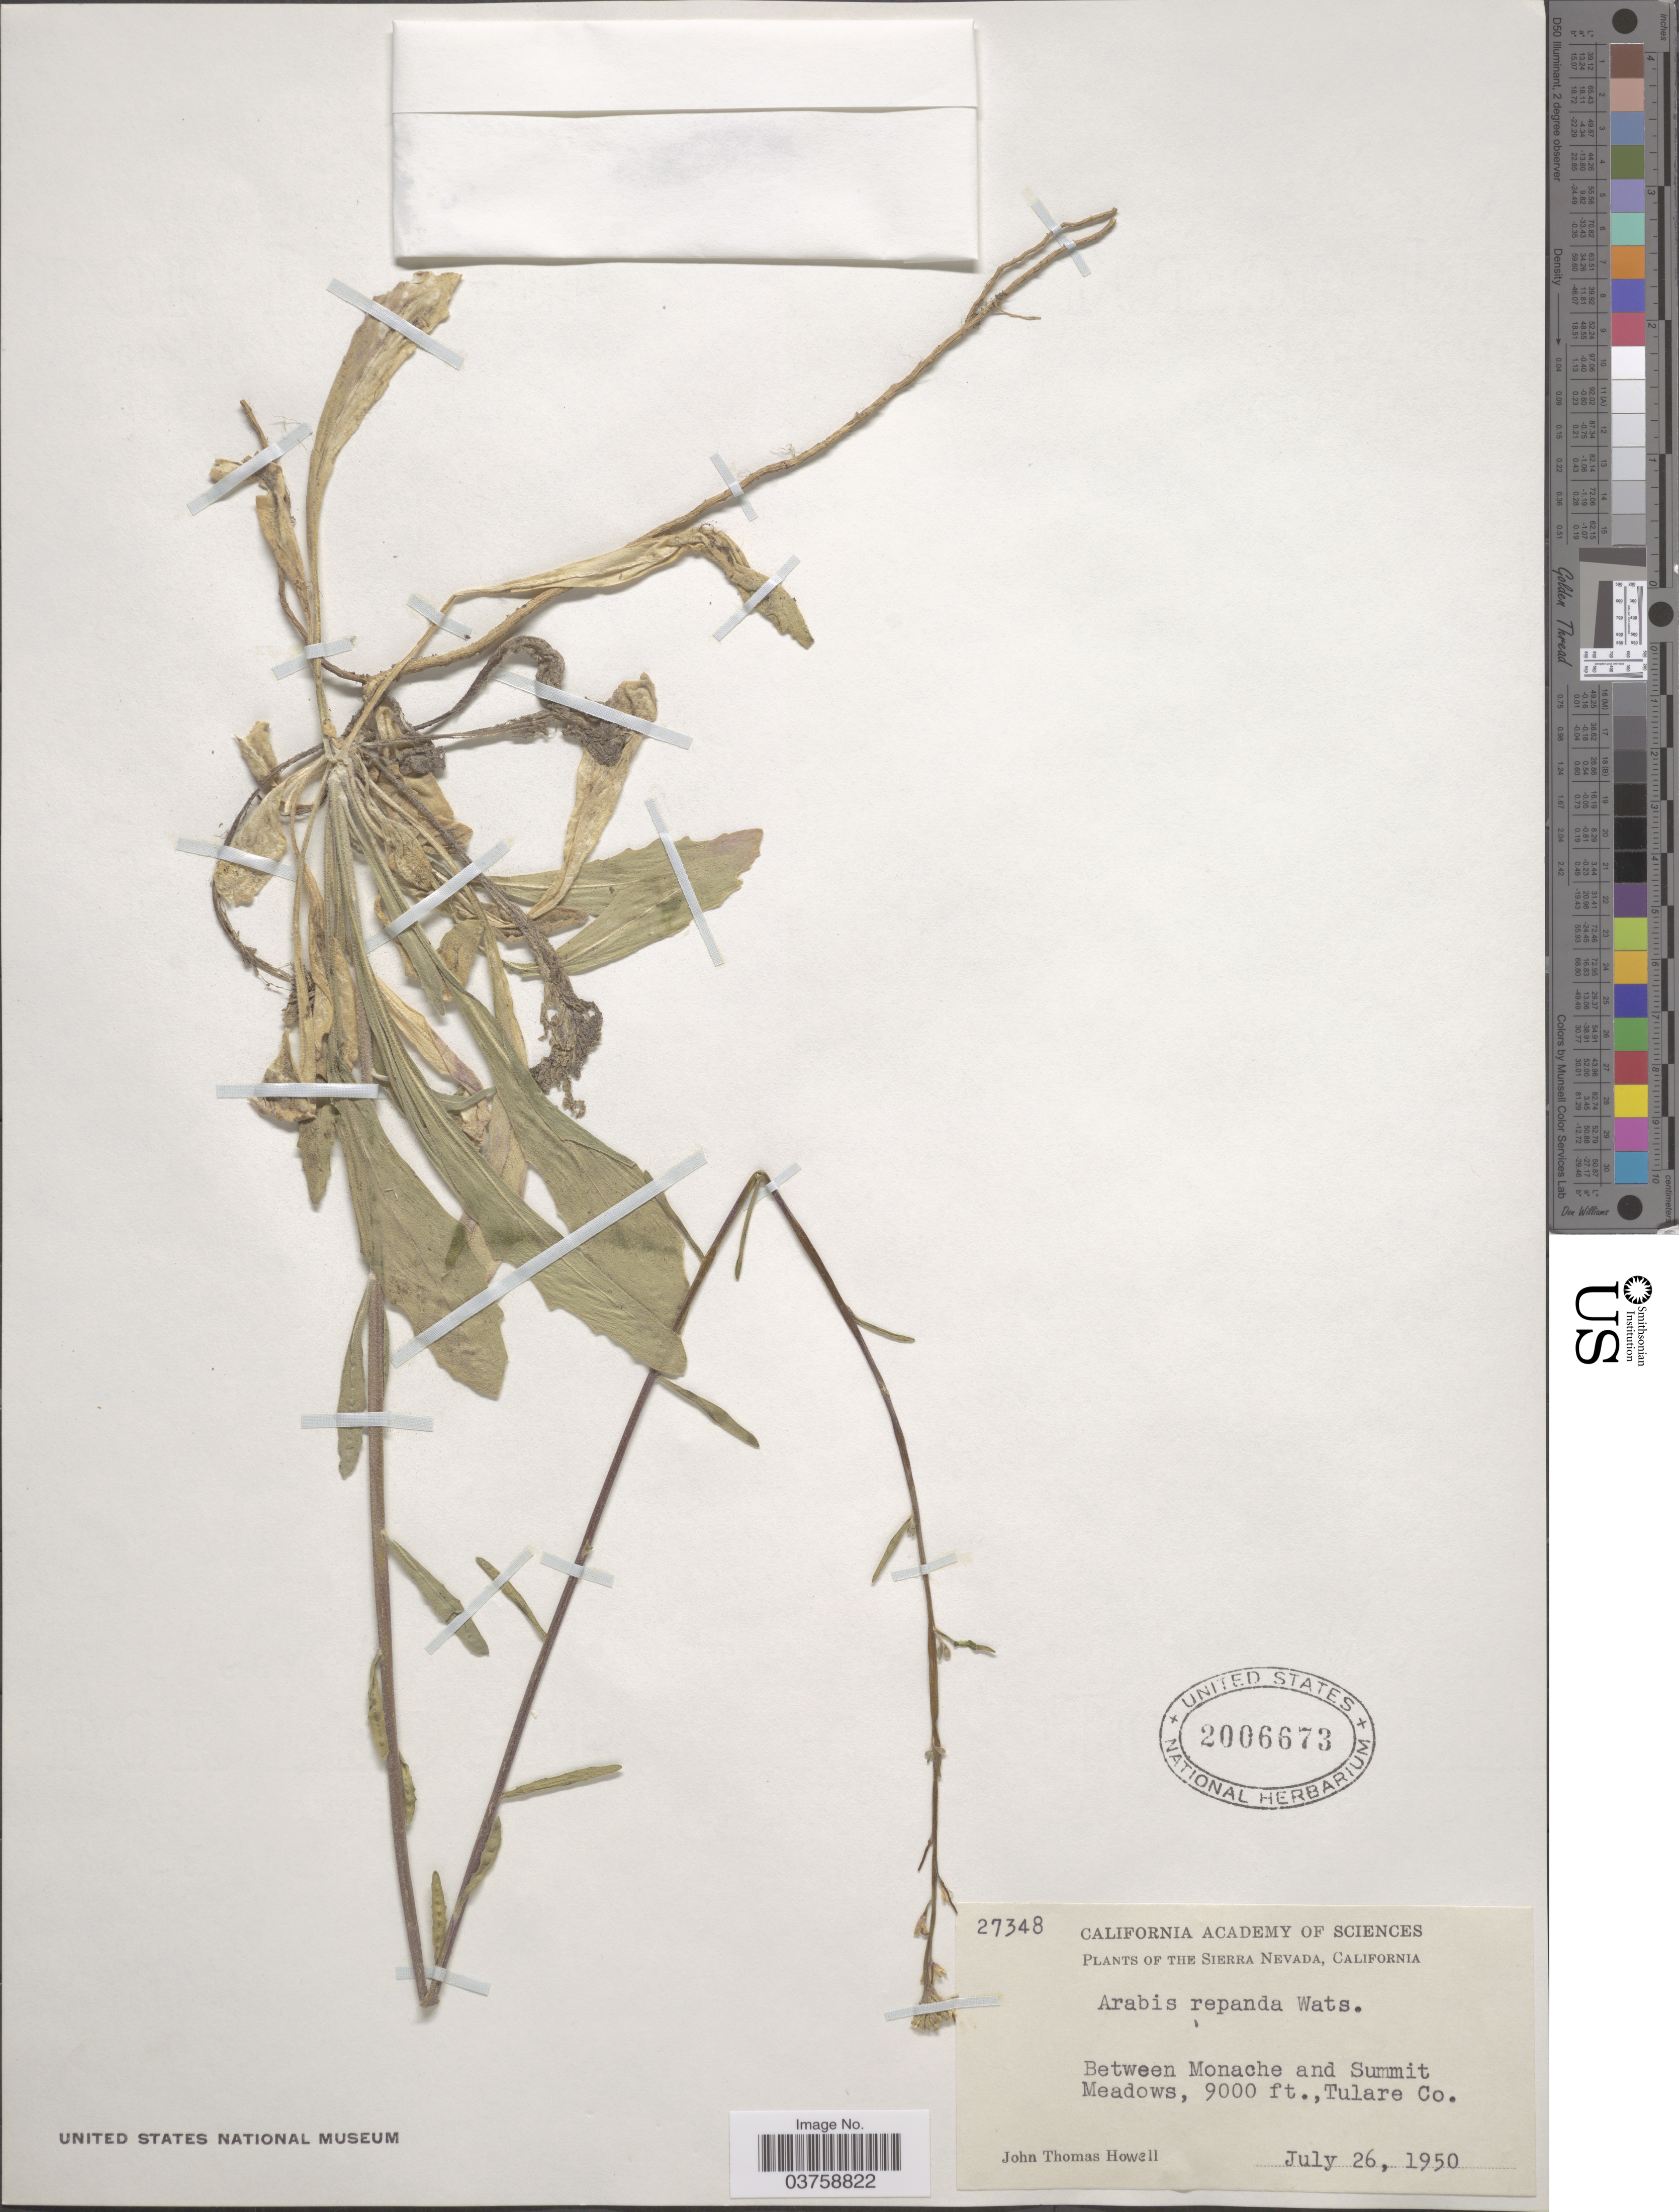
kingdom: Plantae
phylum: Tracheophyta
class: Magnoliopsida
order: Brassicales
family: Brassicaceae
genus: Arabis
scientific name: Arabis repanda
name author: S. Watson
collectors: J. T. Howell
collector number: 27348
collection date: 1950-07-26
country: United States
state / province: California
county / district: Tulare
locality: The Sierra Nevada. Between Monache and Summit Meadows, Tulare Co.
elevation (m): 2743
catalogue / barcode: US 2006673